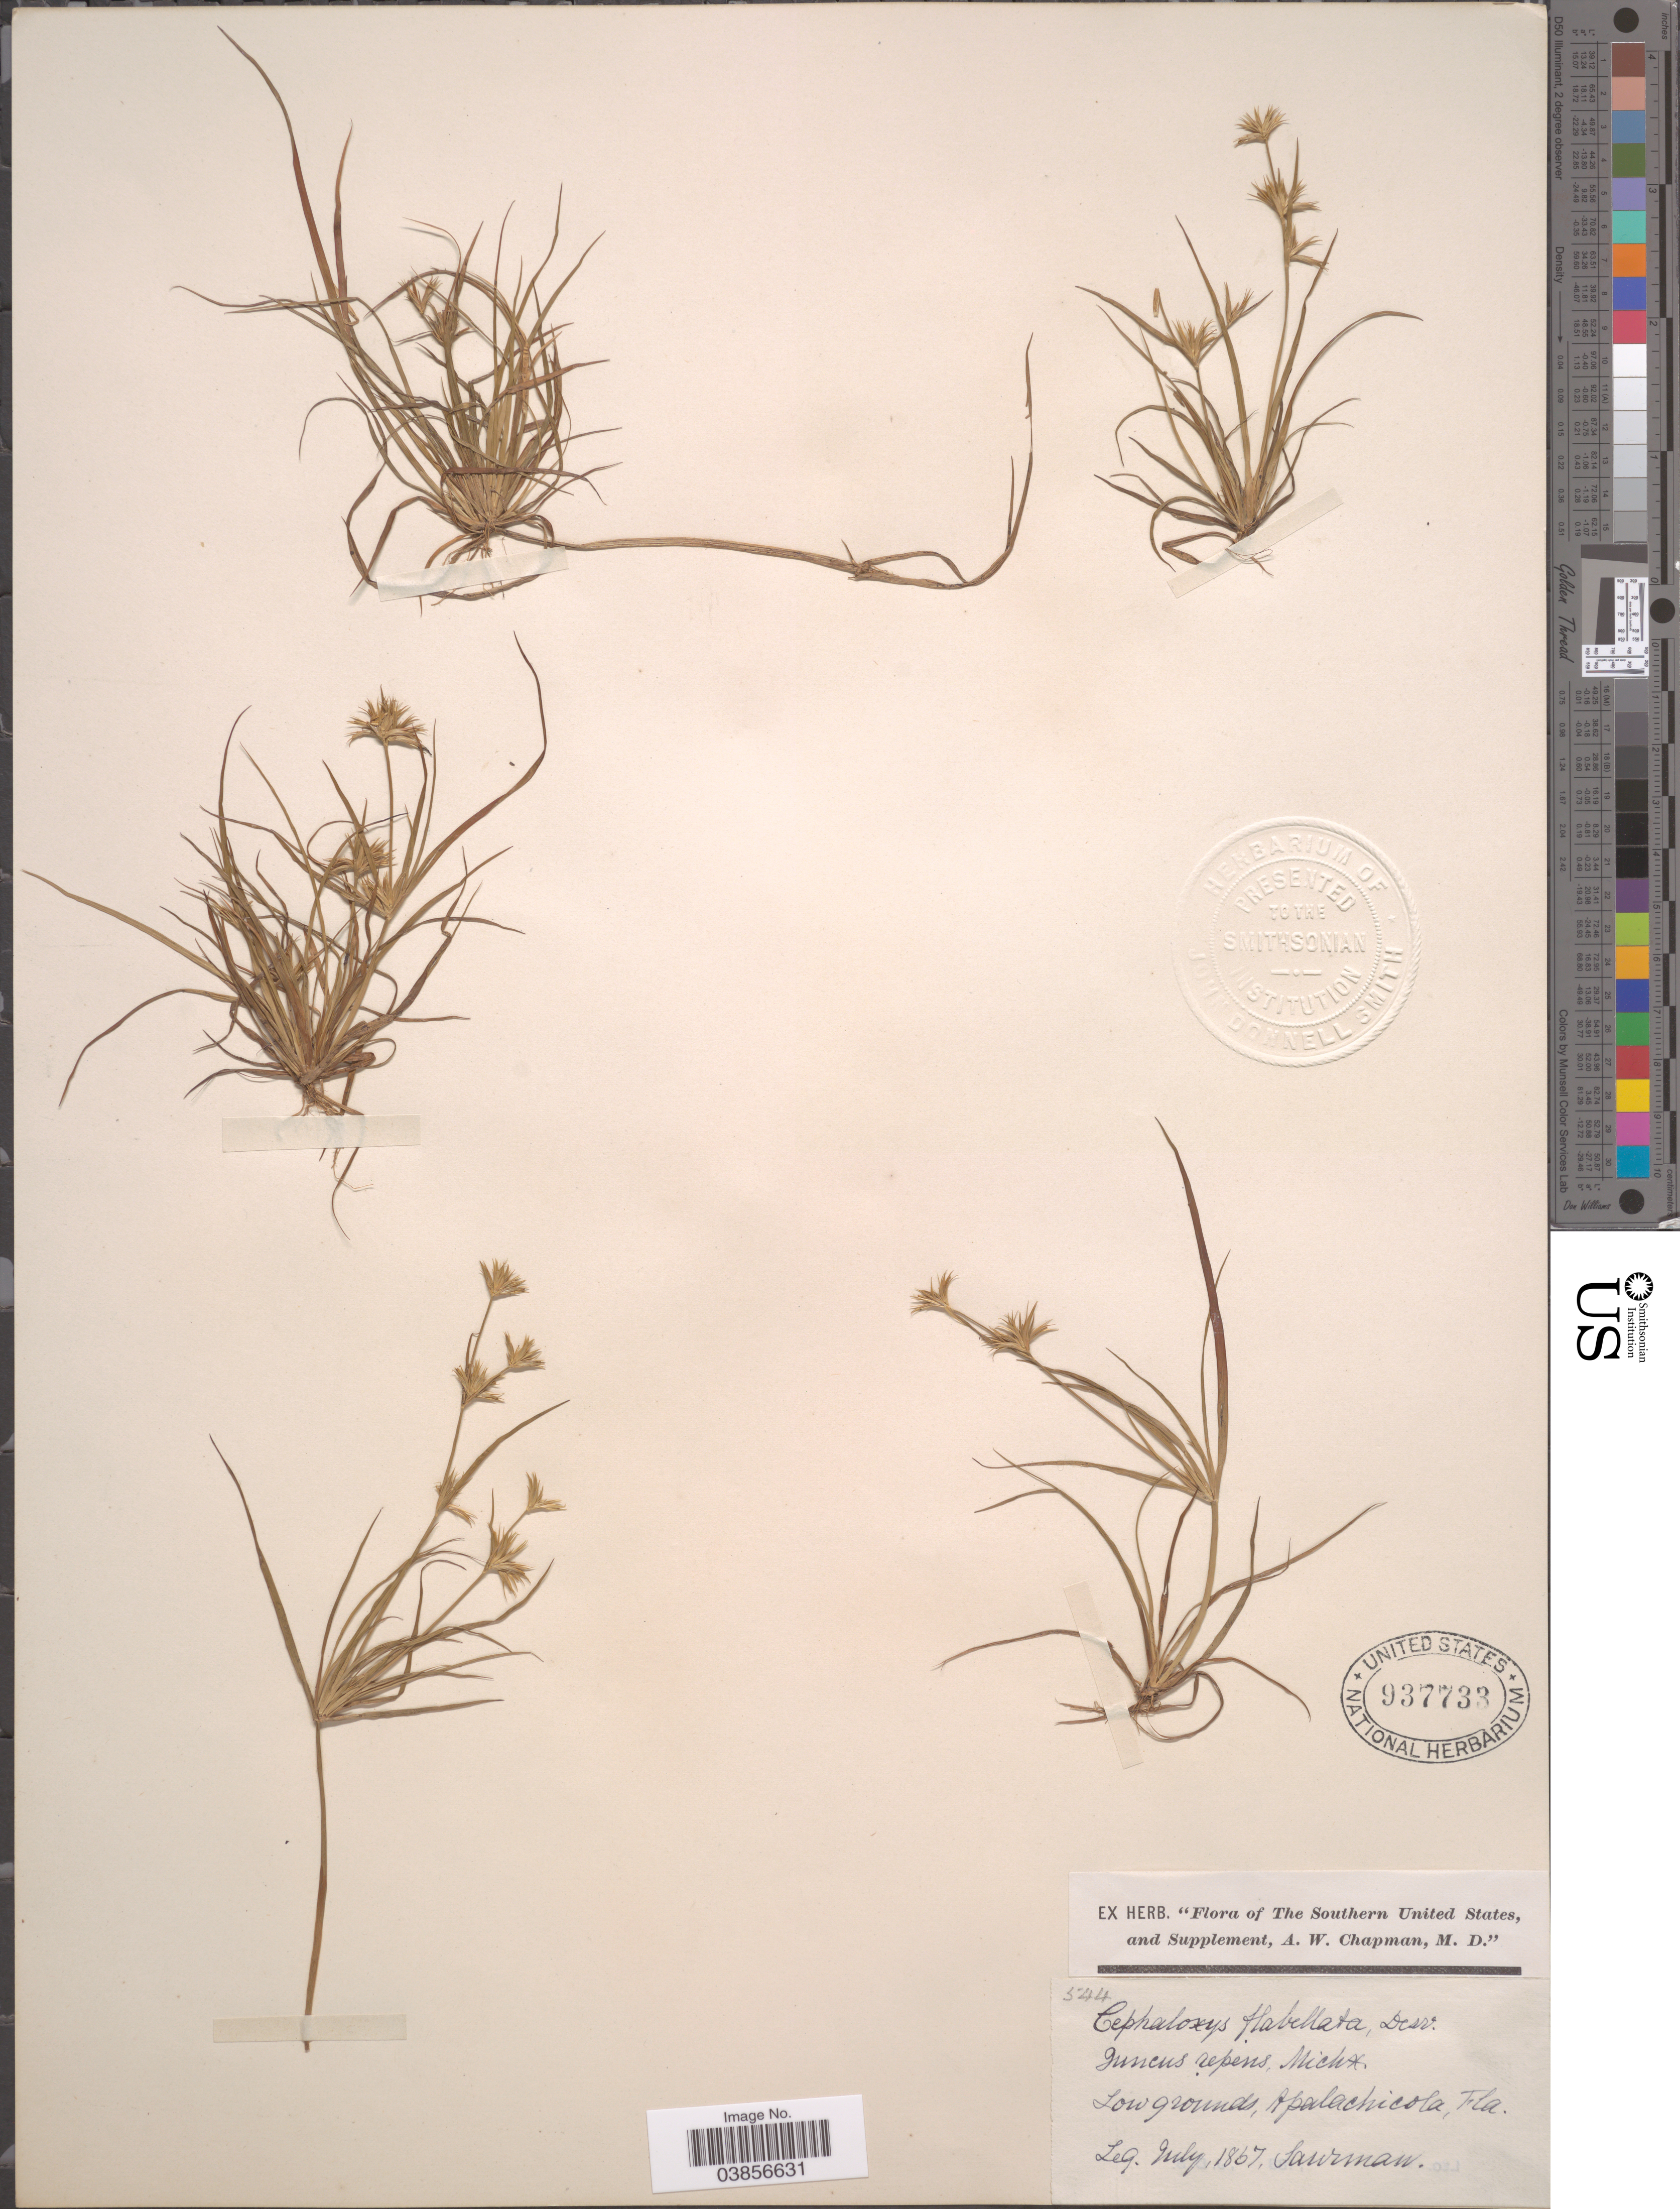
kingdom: Plantae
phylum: Tracheophyta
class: Liliopsida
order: Poales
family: Juncaceae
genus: Juncus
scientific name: Juncus repens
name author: Michx.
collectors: -. Saurman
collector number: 544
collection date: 1867-07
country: United States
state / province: Florida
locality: Low grounds, Apalachicola.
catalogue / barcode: US 937733